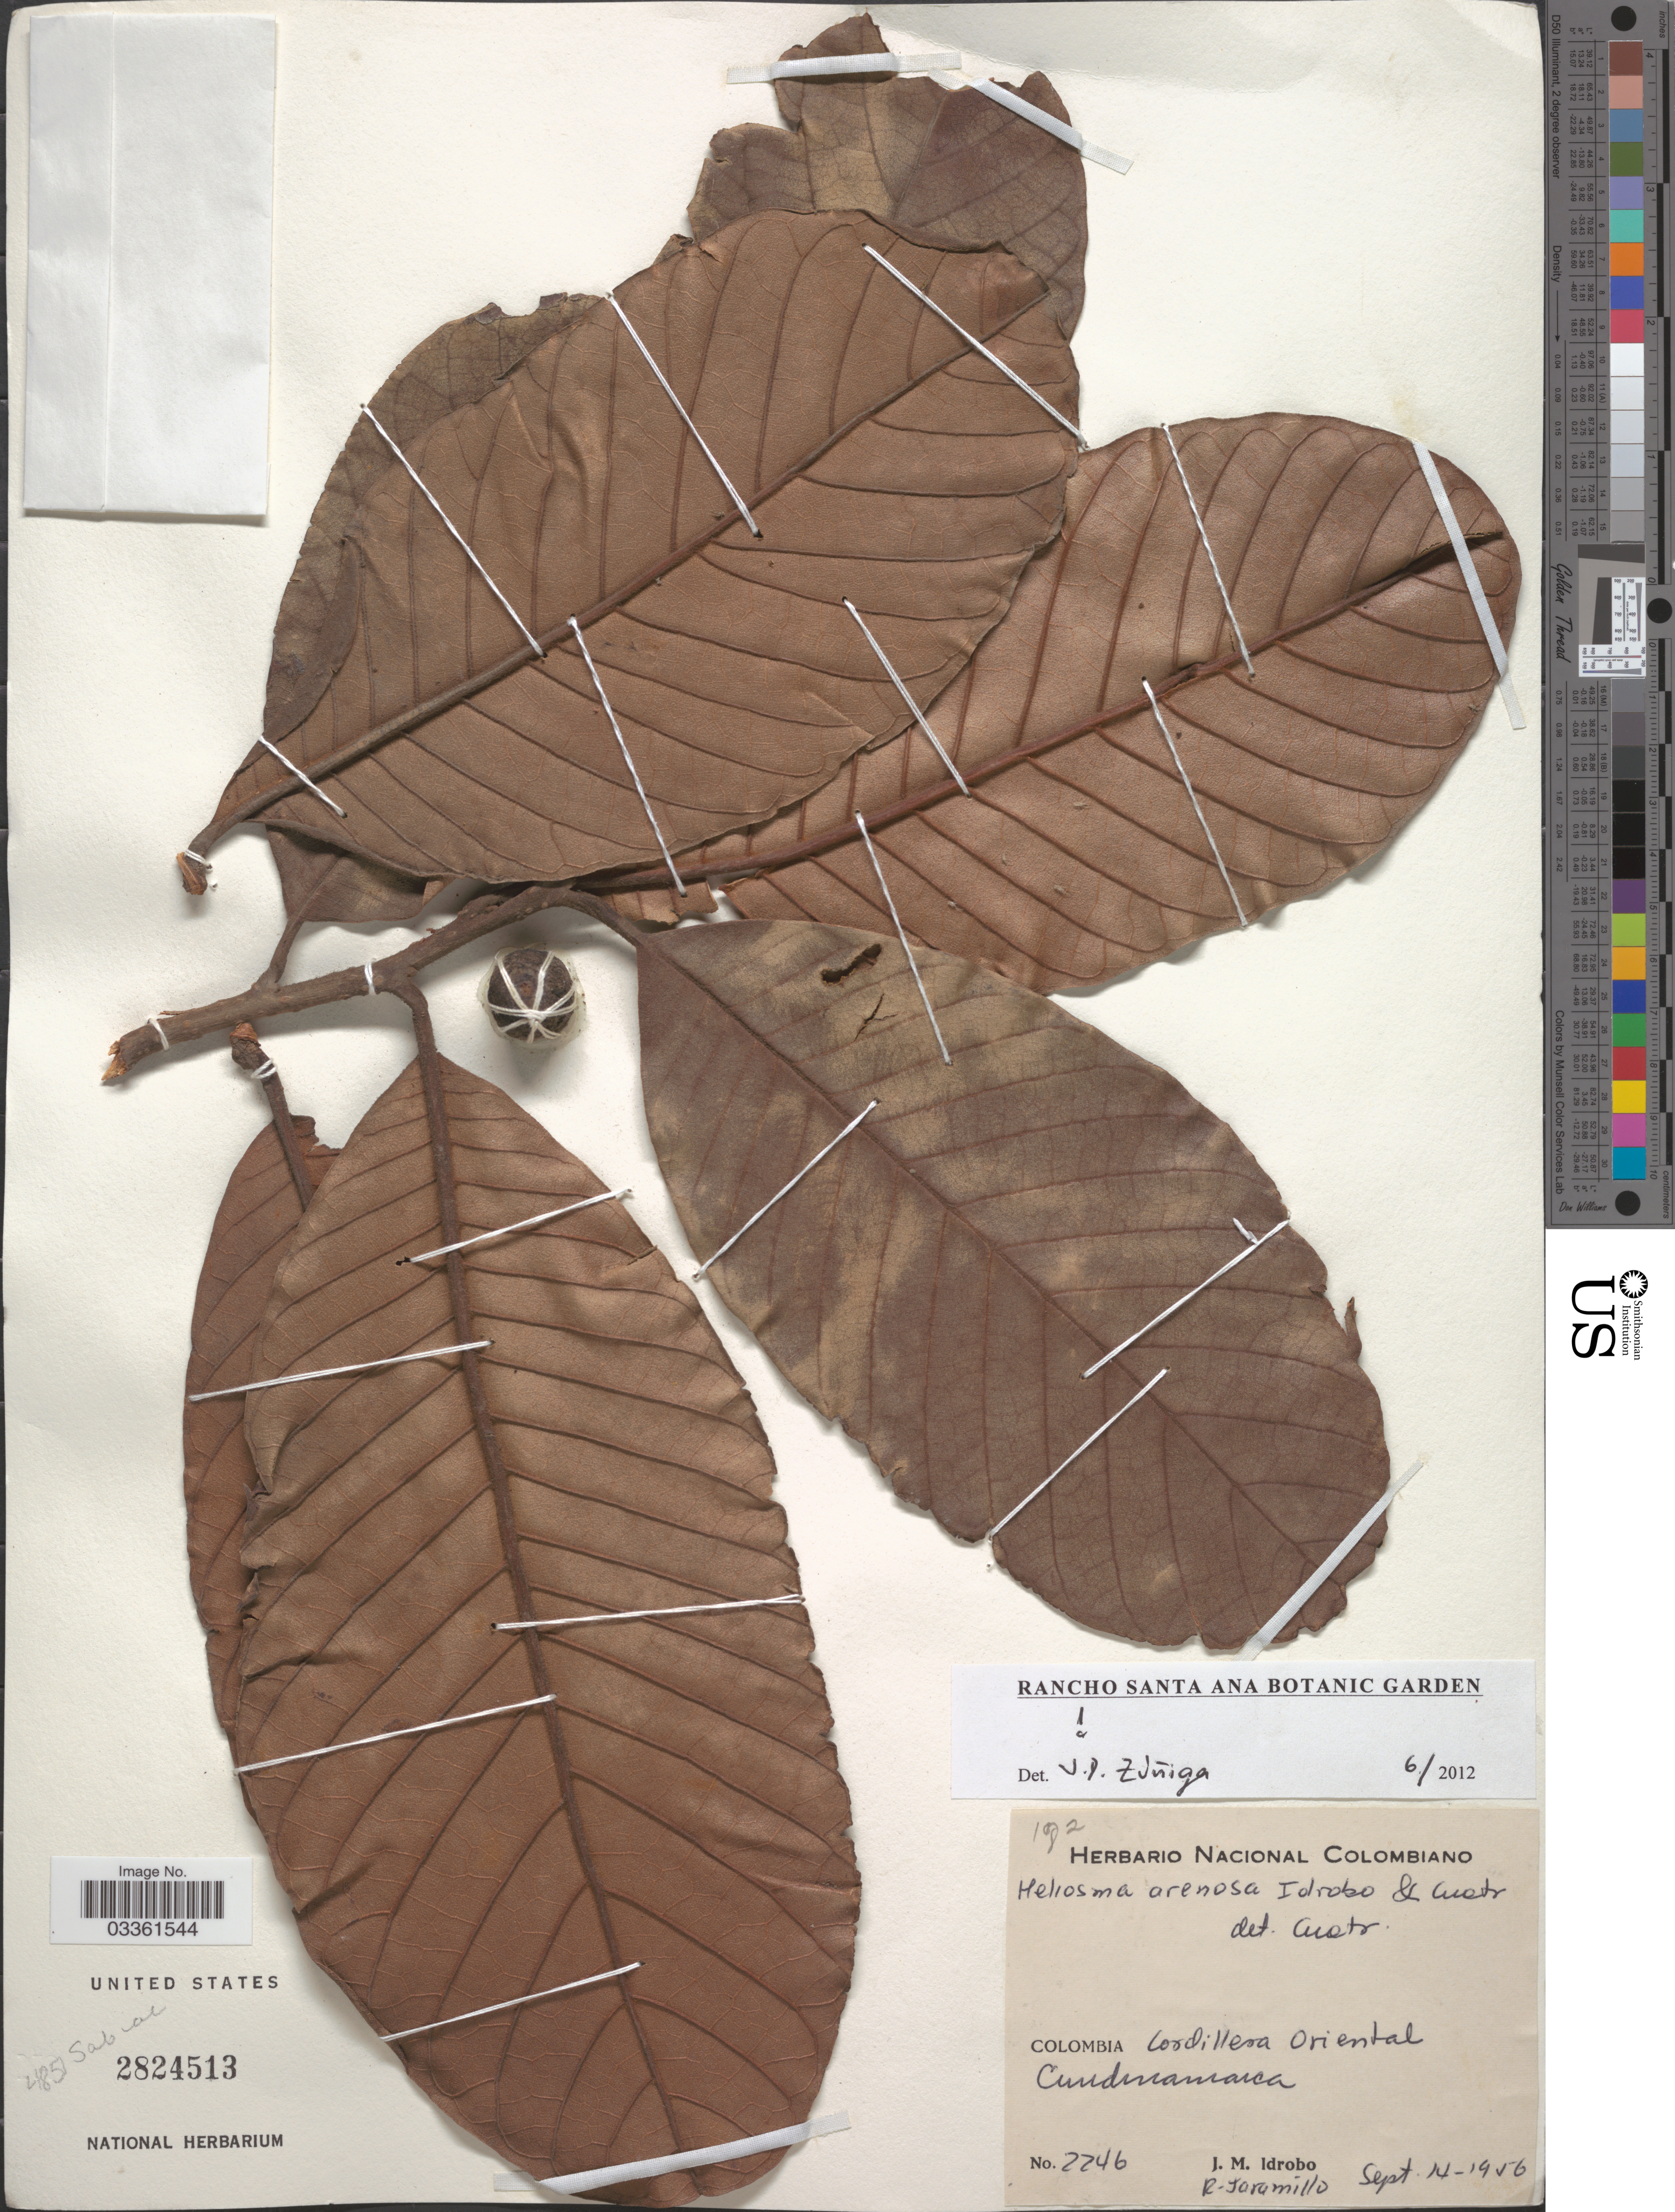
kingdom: Plantae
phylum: Tracheophyta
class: Magnoliopsida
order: Proteales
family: Sabiaceae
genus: Meliosma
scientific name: Meliosma arenosa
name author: Idrobo & Cuatrec.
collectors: J. M. Idrobo & R. Jaramillo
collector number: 2246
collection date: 1956-09-14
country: Colombia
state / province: Cundinamarca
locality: Cordillera Oriental.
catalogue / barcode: US 2824513